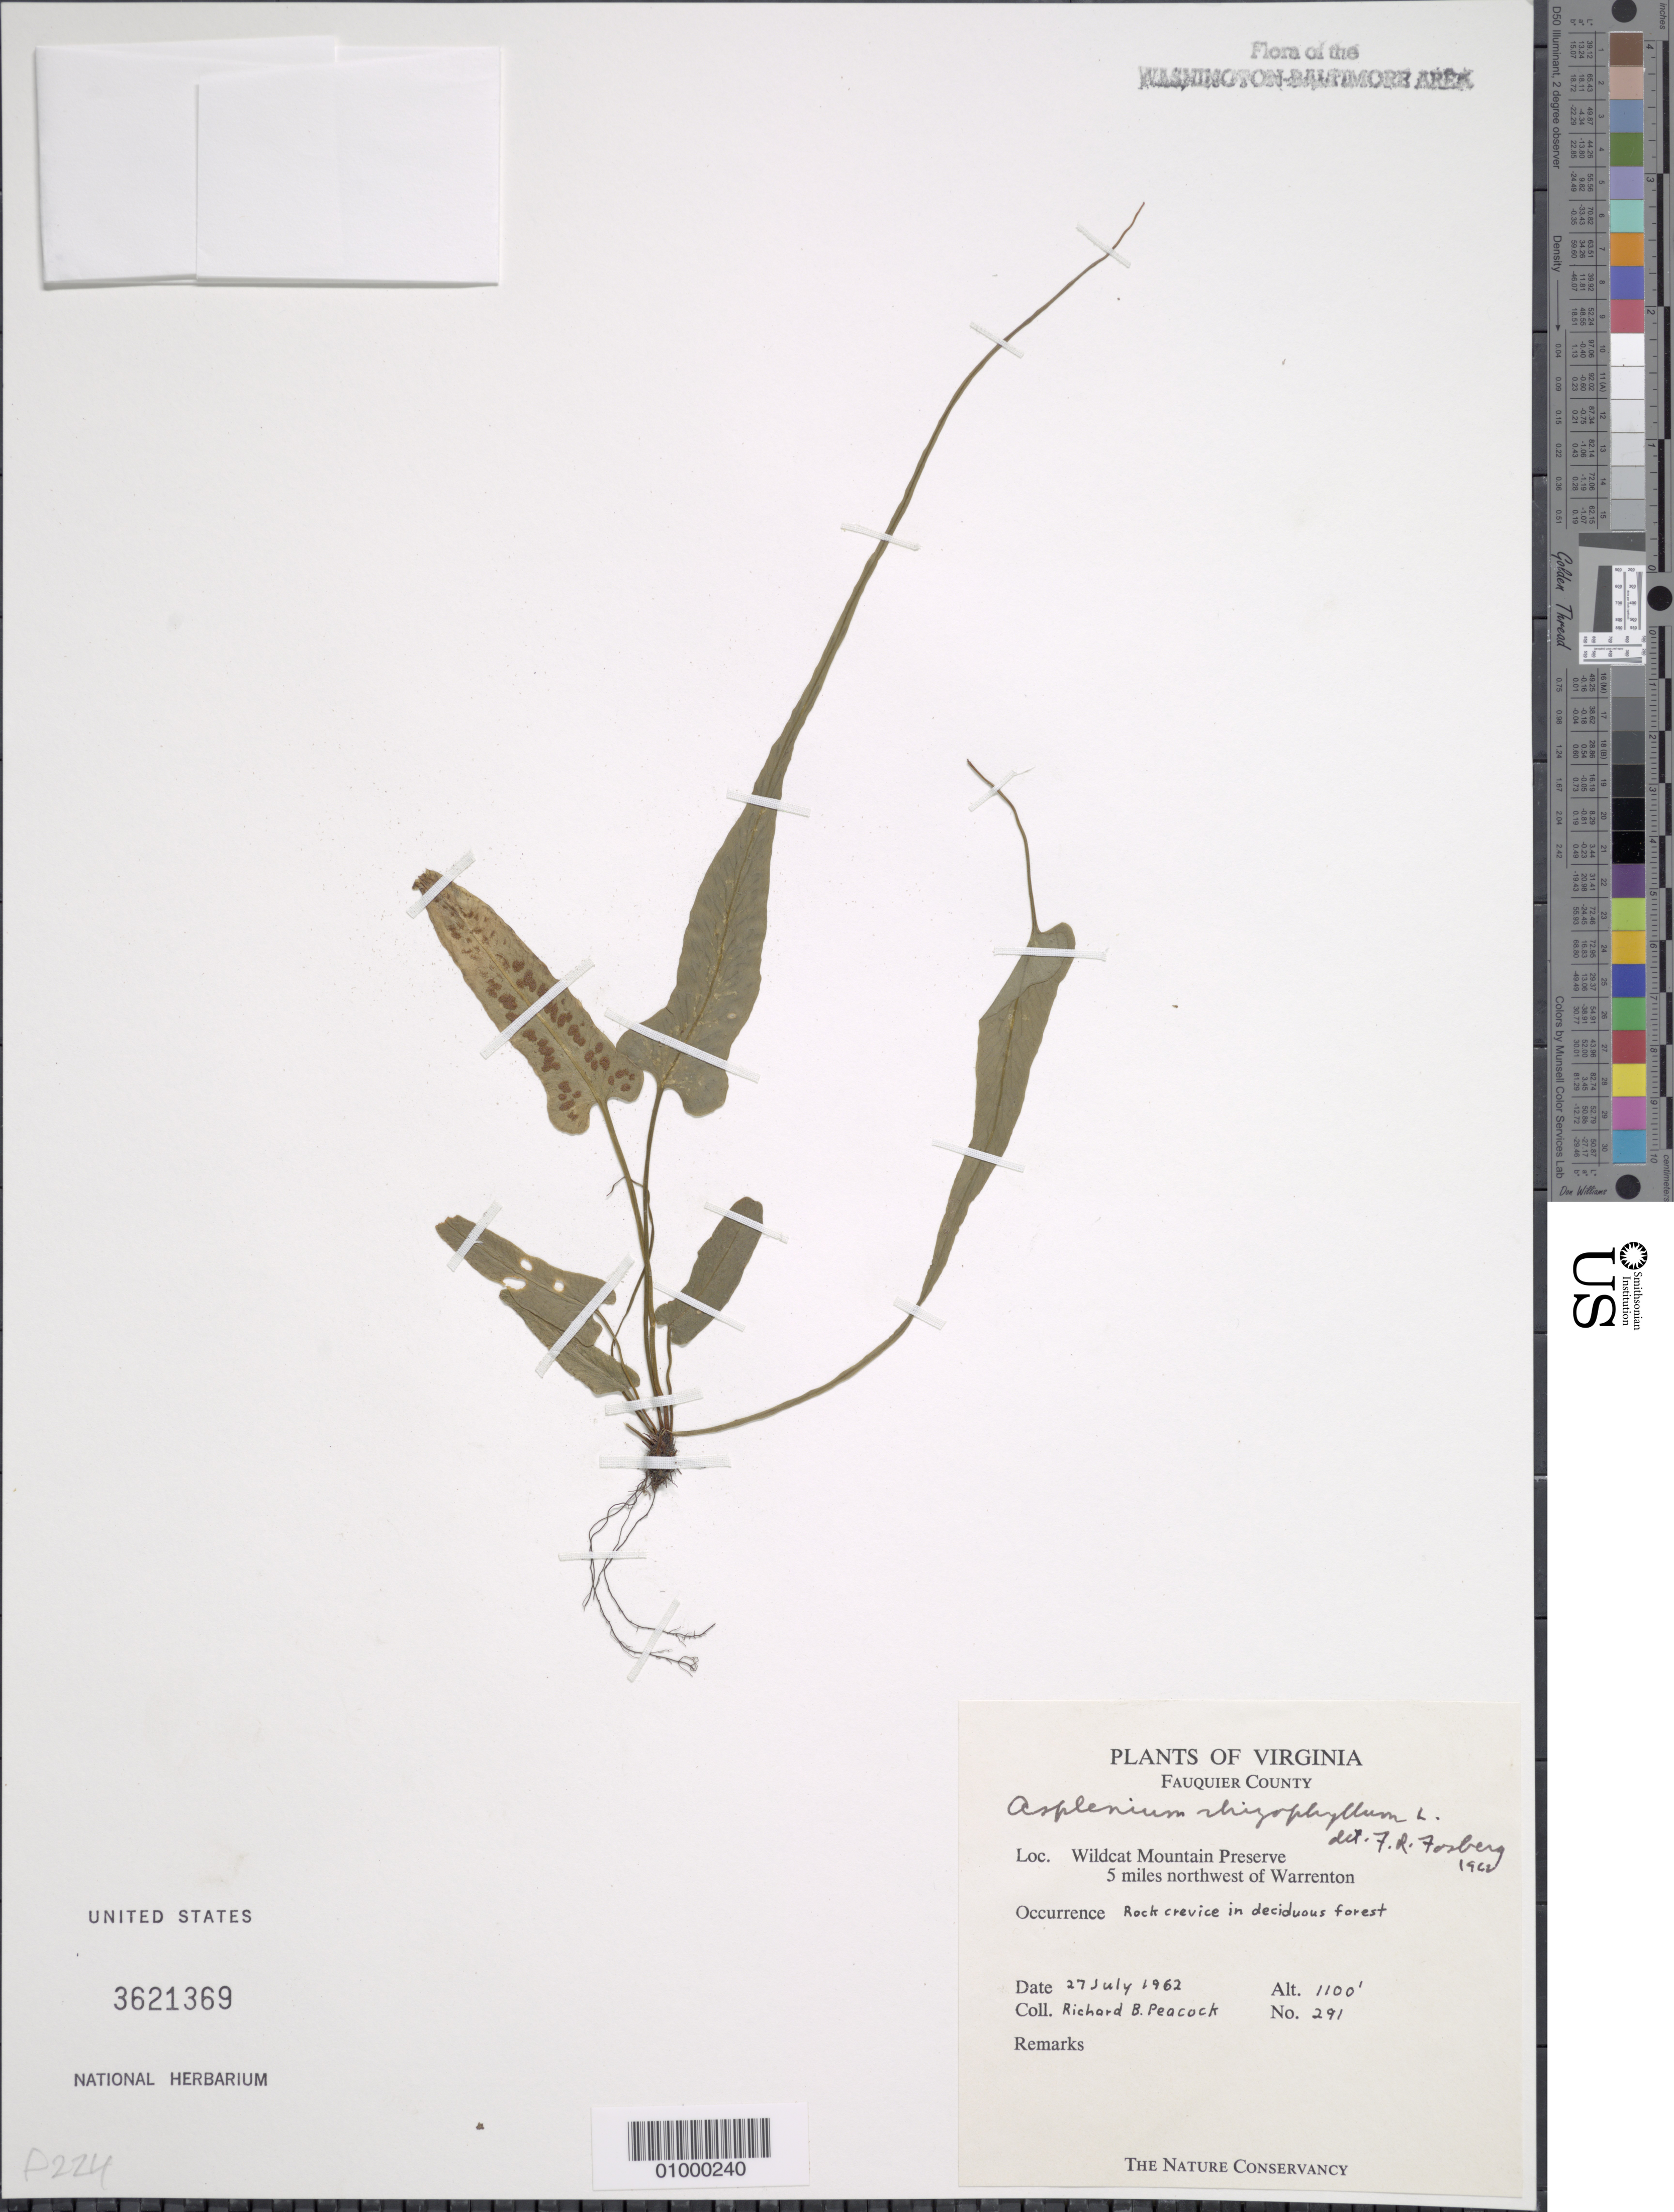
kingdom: Plantae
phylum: Tracheophyta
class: Polypodiopsida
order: Polypodiales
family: Aspleniaceae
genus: Asplenium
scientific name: Asplenium rhizophyllum var. auriculatum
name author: Hieron.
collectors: R. Peacock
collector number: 291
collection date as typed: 27 Jul 1962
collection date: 1962-07-27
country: United States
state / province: Virginia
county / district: Fauquier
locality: Wildcat Mountain Preserve, 5 miles northwest of Warrenton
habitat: rock crevice in deciduous forest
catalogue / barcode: US 3621369